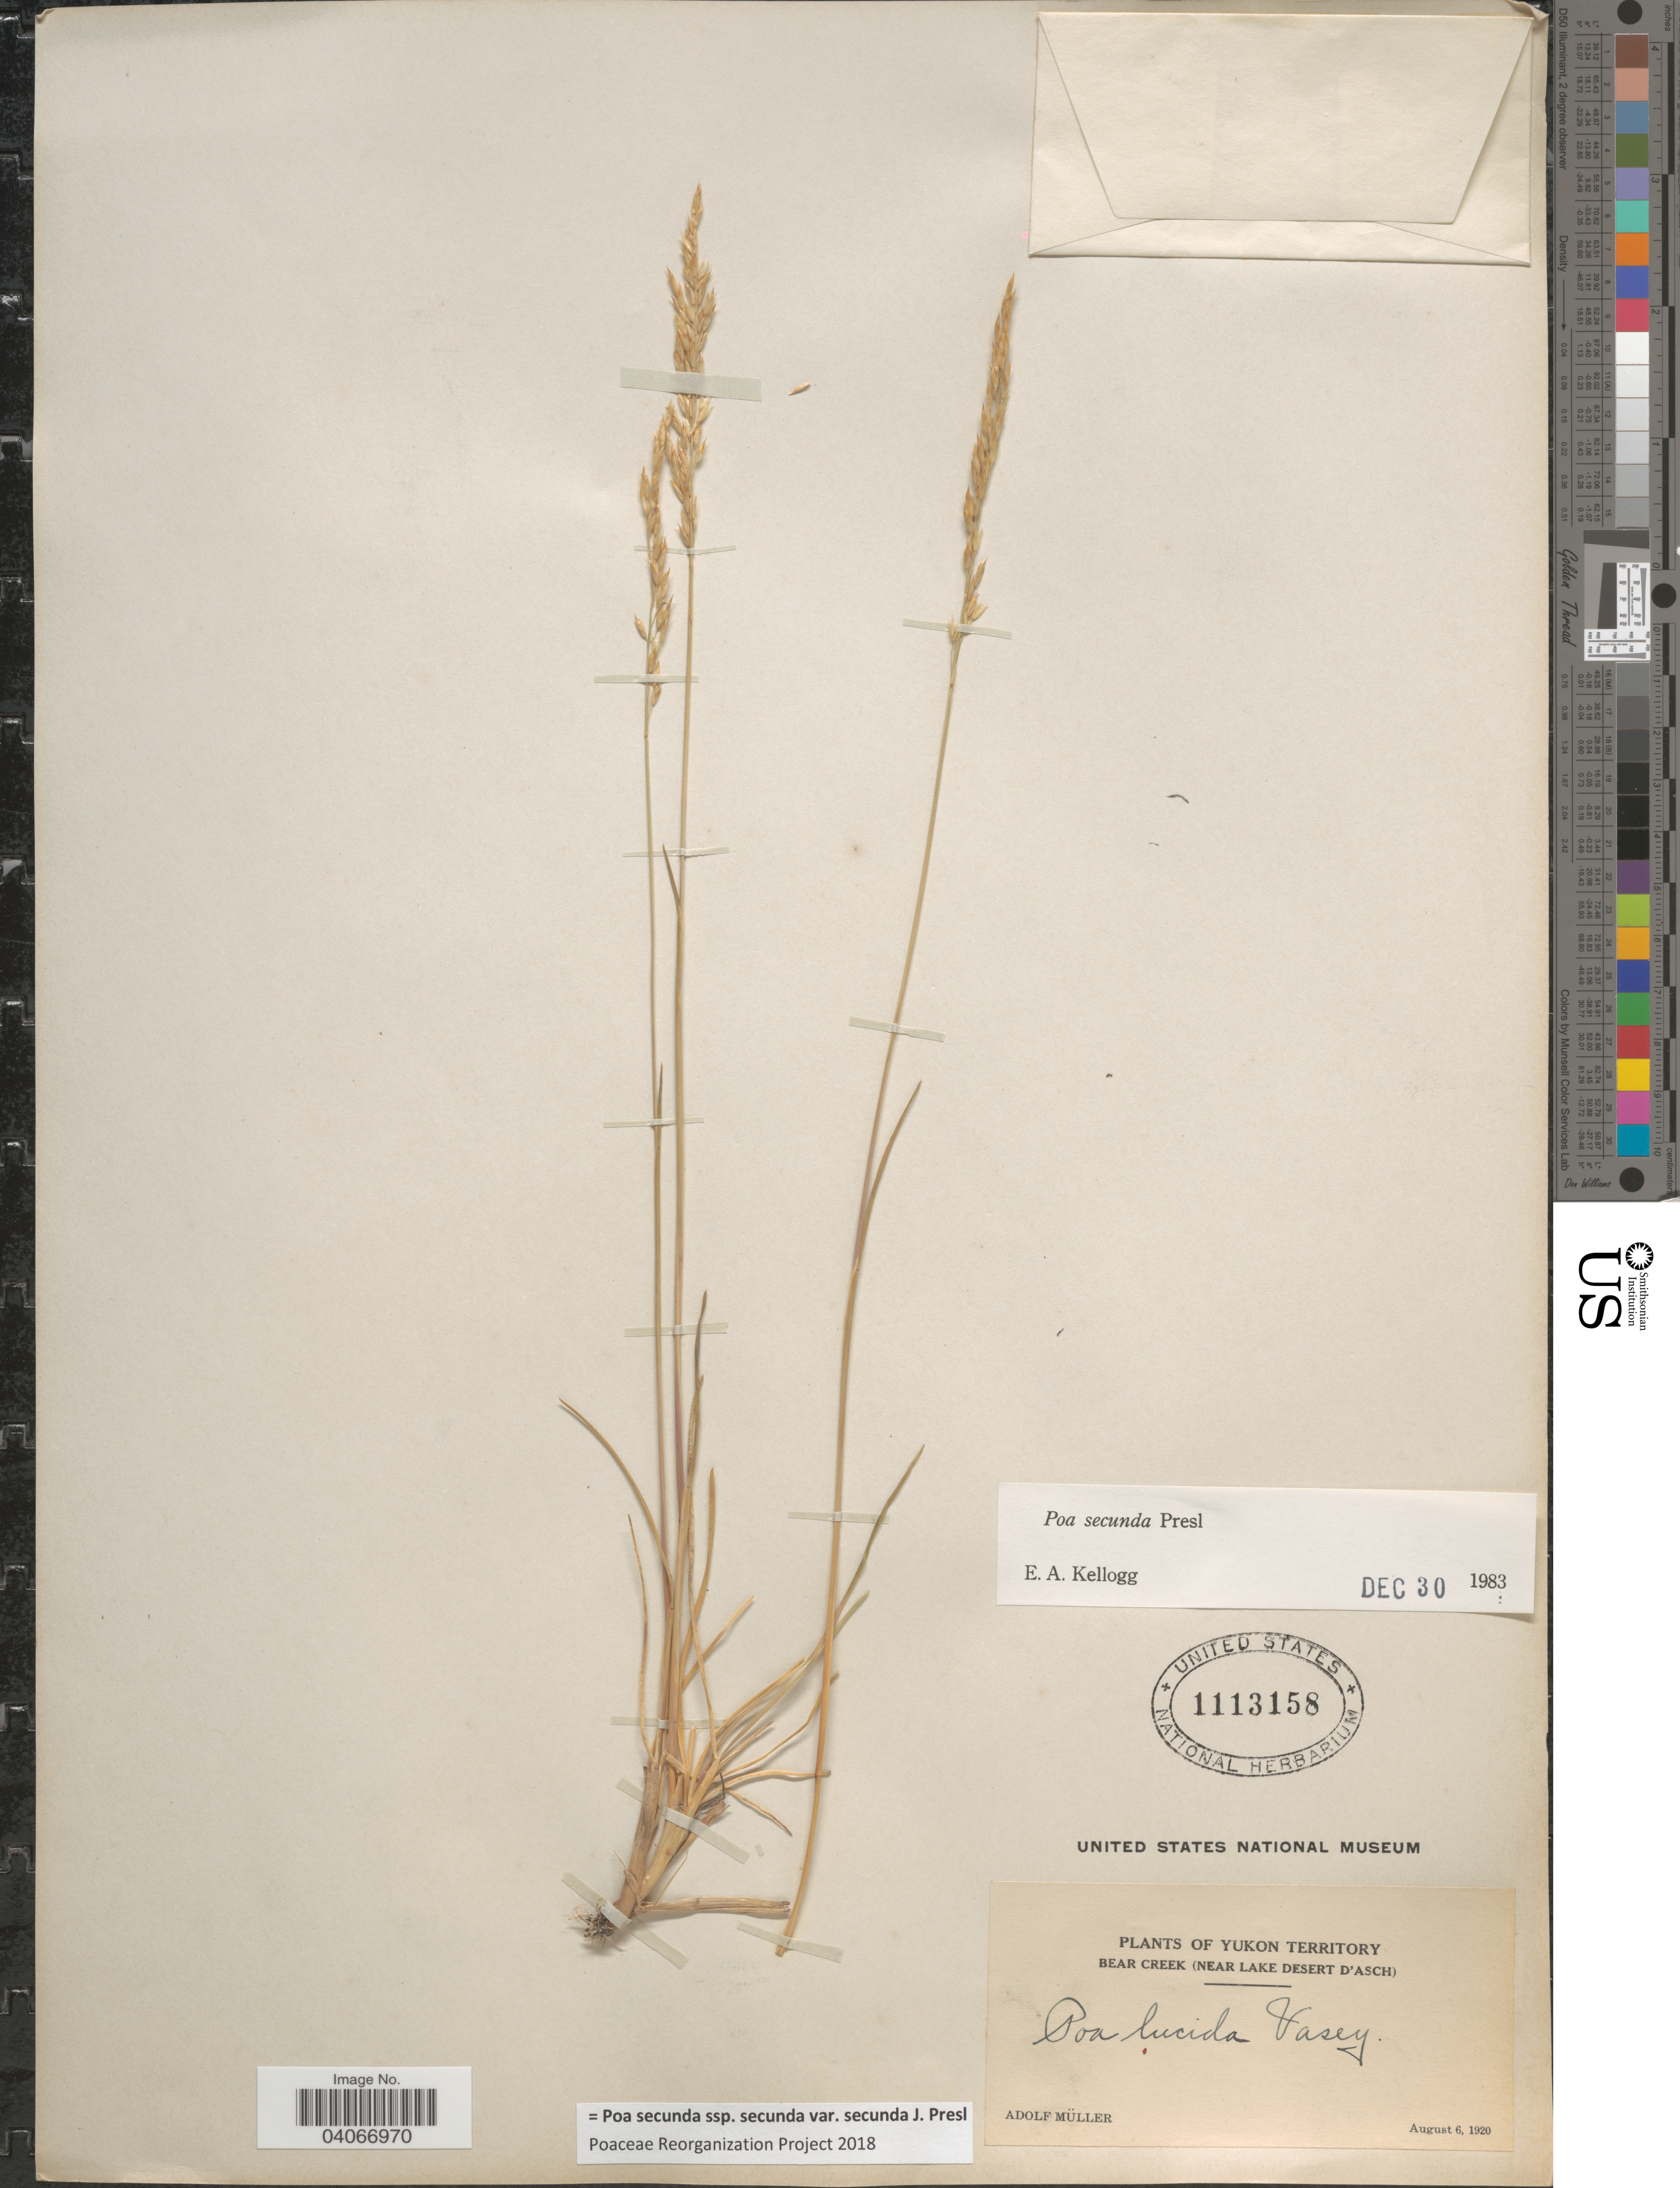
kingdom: Plantae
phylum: Tracheophyta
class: Liliopsida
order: Poales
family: Poaceae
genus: Poa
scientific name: Poa secunda subsp. secunda var. secunda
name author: J. Presl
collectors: A. Muller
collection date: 1920-08-06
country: Canada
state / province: Yukon Territory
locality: Bear Creek (Near Lake Desert d'Asch)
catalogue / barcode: US 1113158